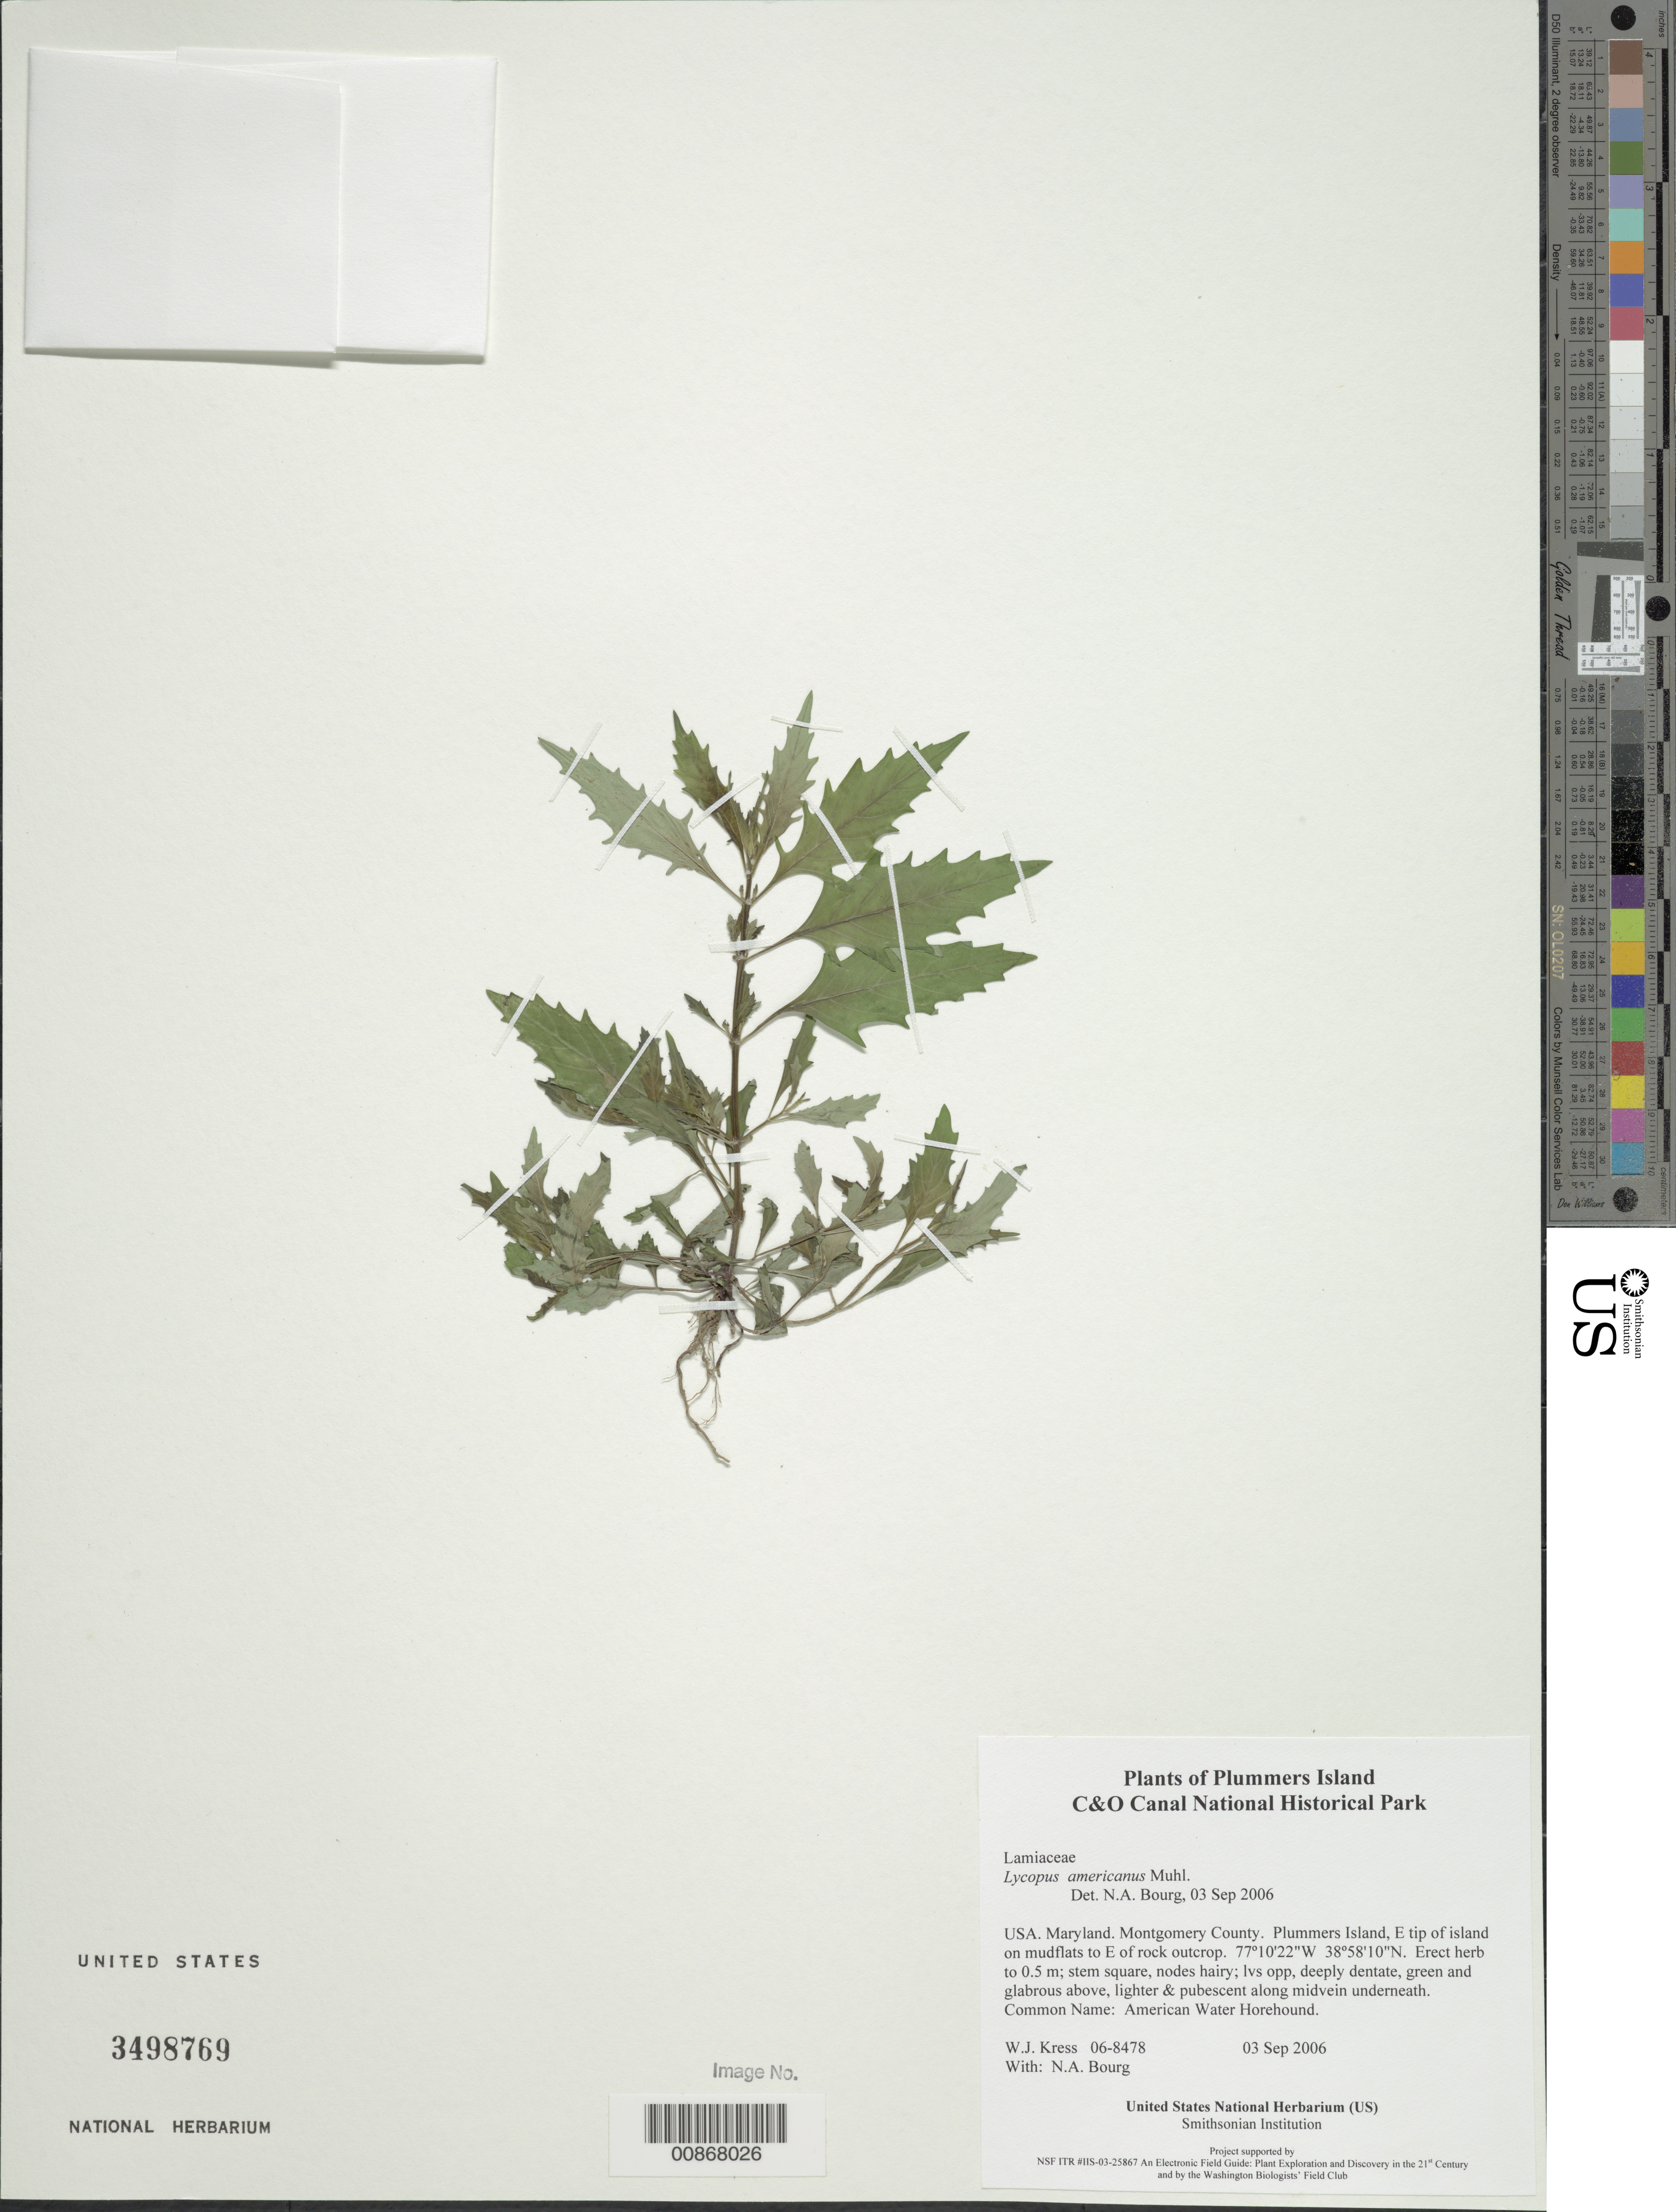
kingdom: Plantae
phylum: Tracheophyta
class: Magnoliopsida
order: Lamiales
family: Lamiaceae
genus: Lycopus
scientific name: Lycopus americanus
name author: Muhl. ex W.P.C. Barton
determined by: Bourg, N. A.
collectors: W. J. Kress & N. A. Bourg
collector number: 06-8478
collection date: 2006-09-03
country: United States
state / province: Maryland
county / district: Montgomery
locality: Chesapeake and Ohio Canal National Historical Park, Plummers Island, E tip of island on mudflats to E of rock outcrop.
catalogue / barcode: US 3498769